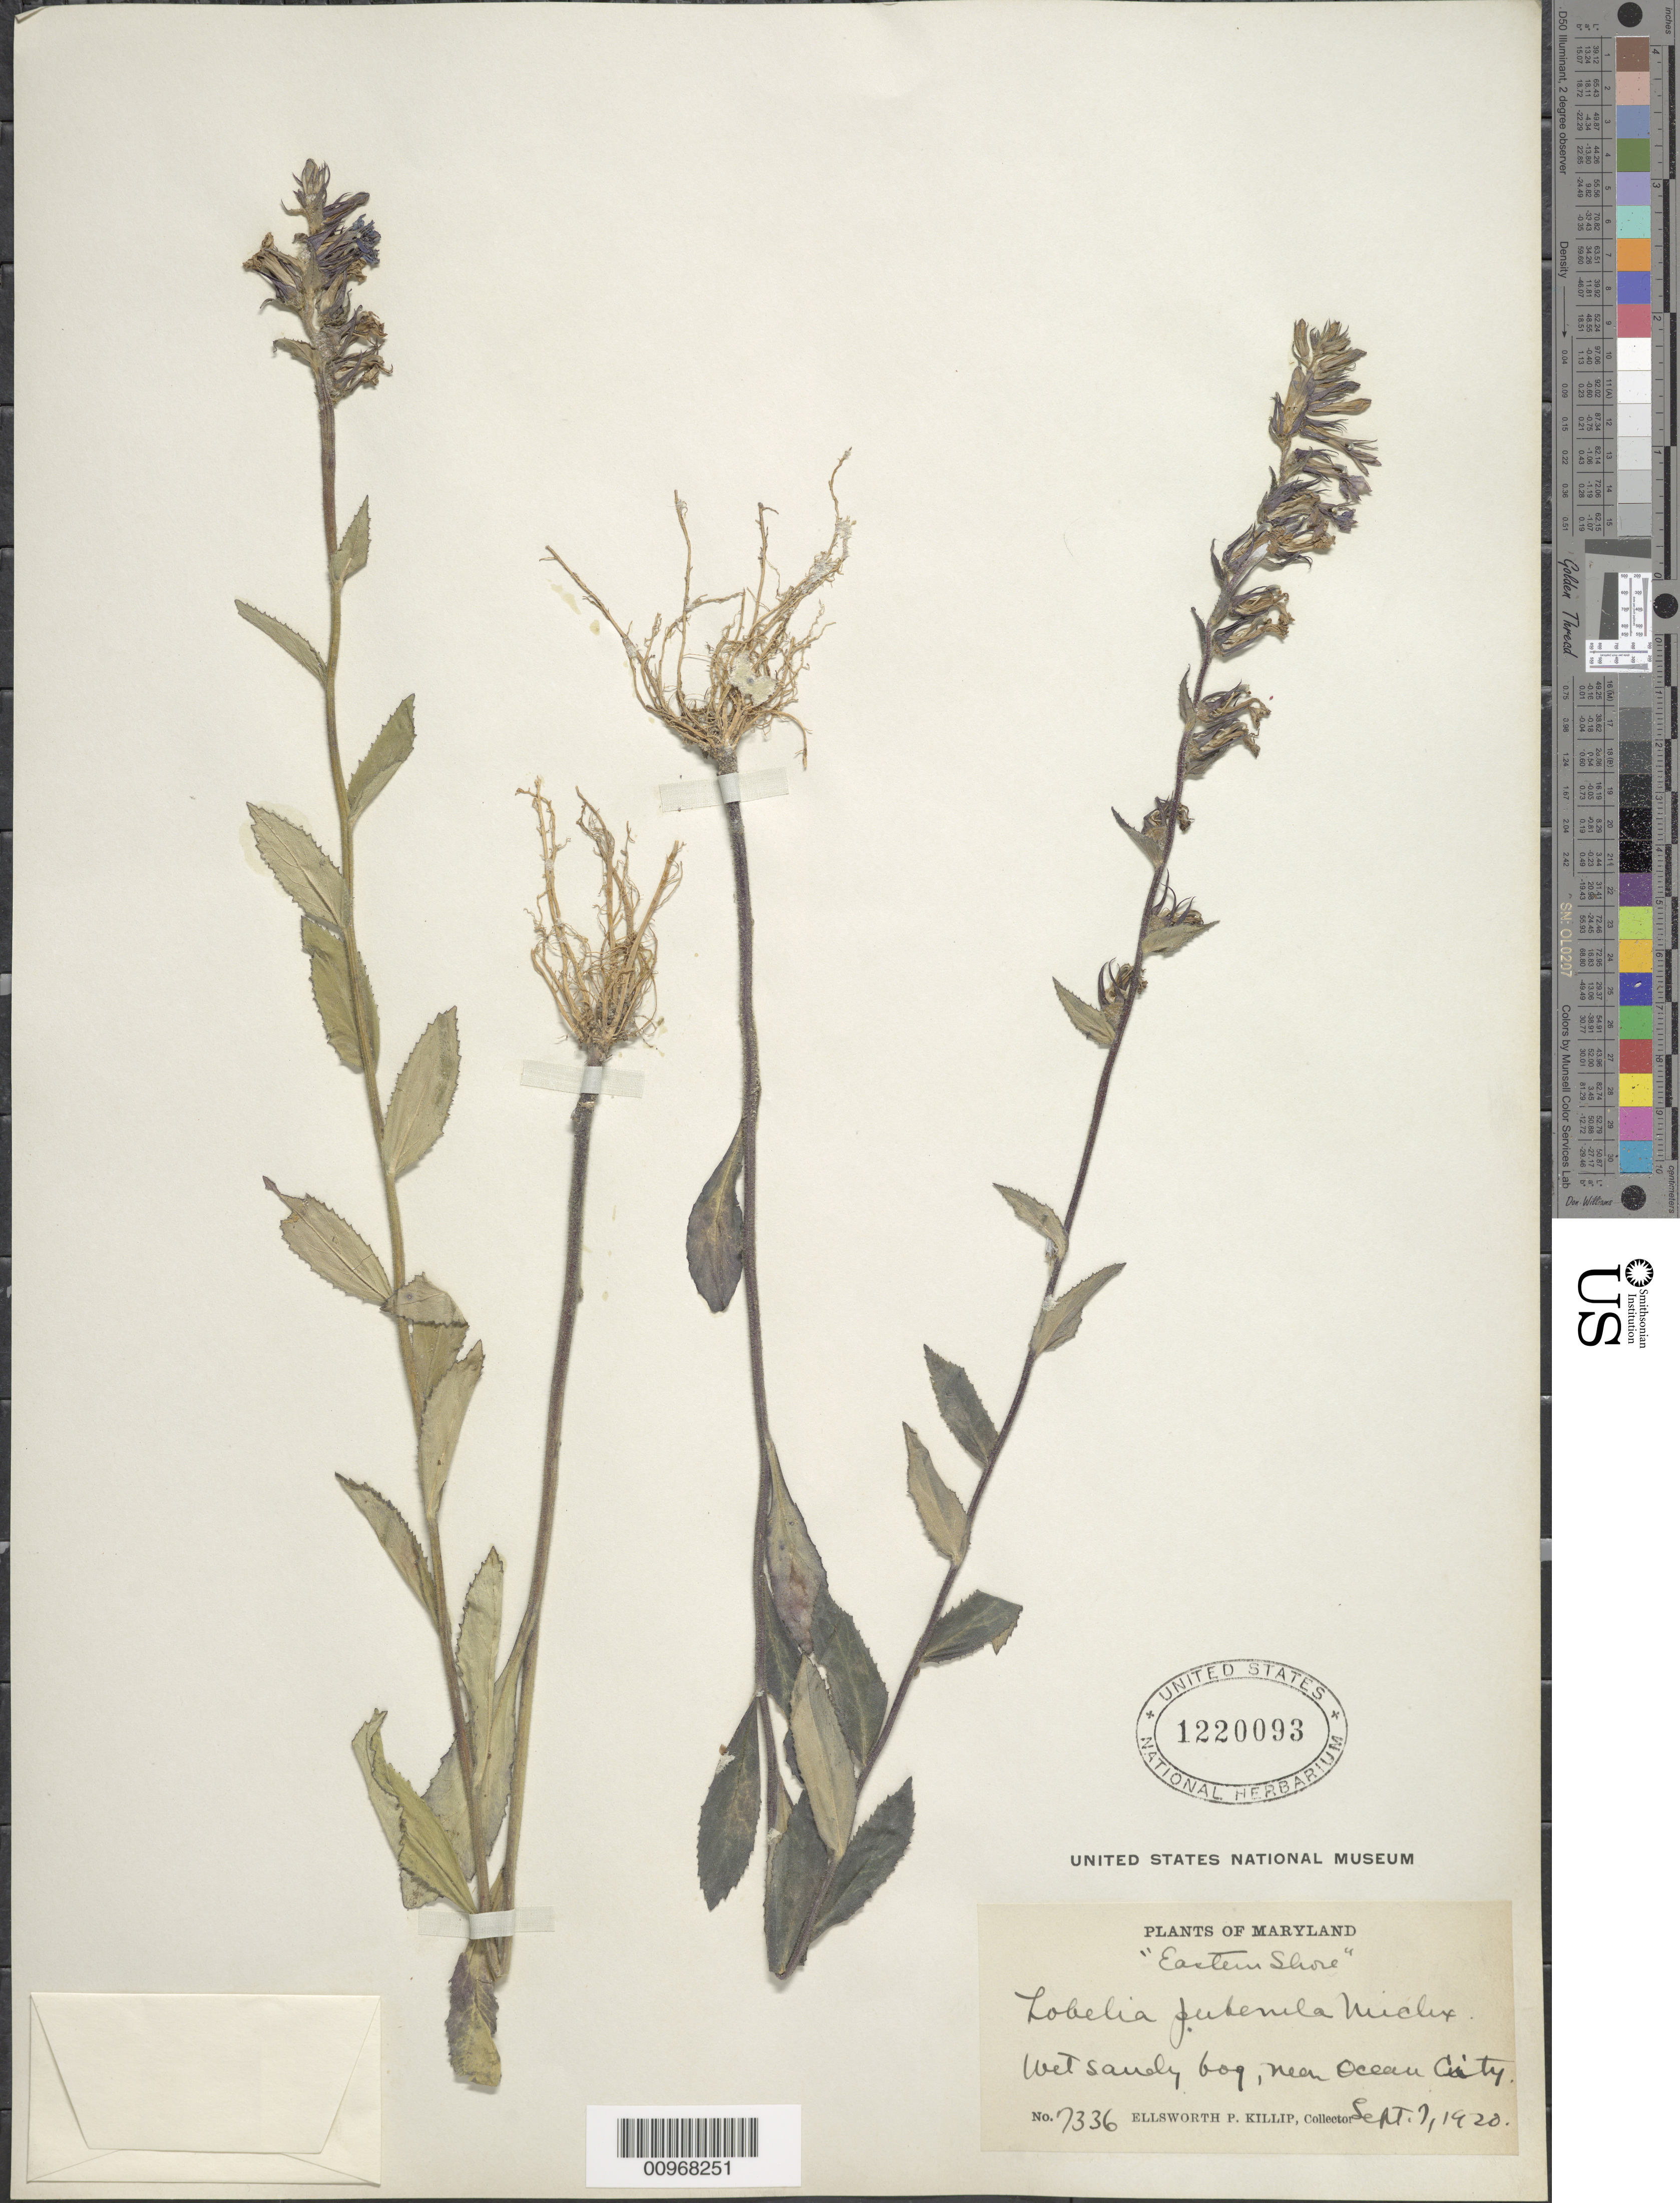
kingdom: Plantae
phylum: Tracheophyta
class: Magnoliopsida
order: Asterales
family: Campanulaceae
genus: Lobelia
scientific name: Lobelia puberula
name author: Michx.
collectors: E. P. Killip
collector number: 7336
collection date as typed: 07 Sep 1920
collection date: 1920-09-07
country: United States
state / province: Maryland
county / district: Worcester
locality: Near Ocean City, "Eastern Shore"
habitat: wet sandy bog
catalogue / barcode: US 1220093